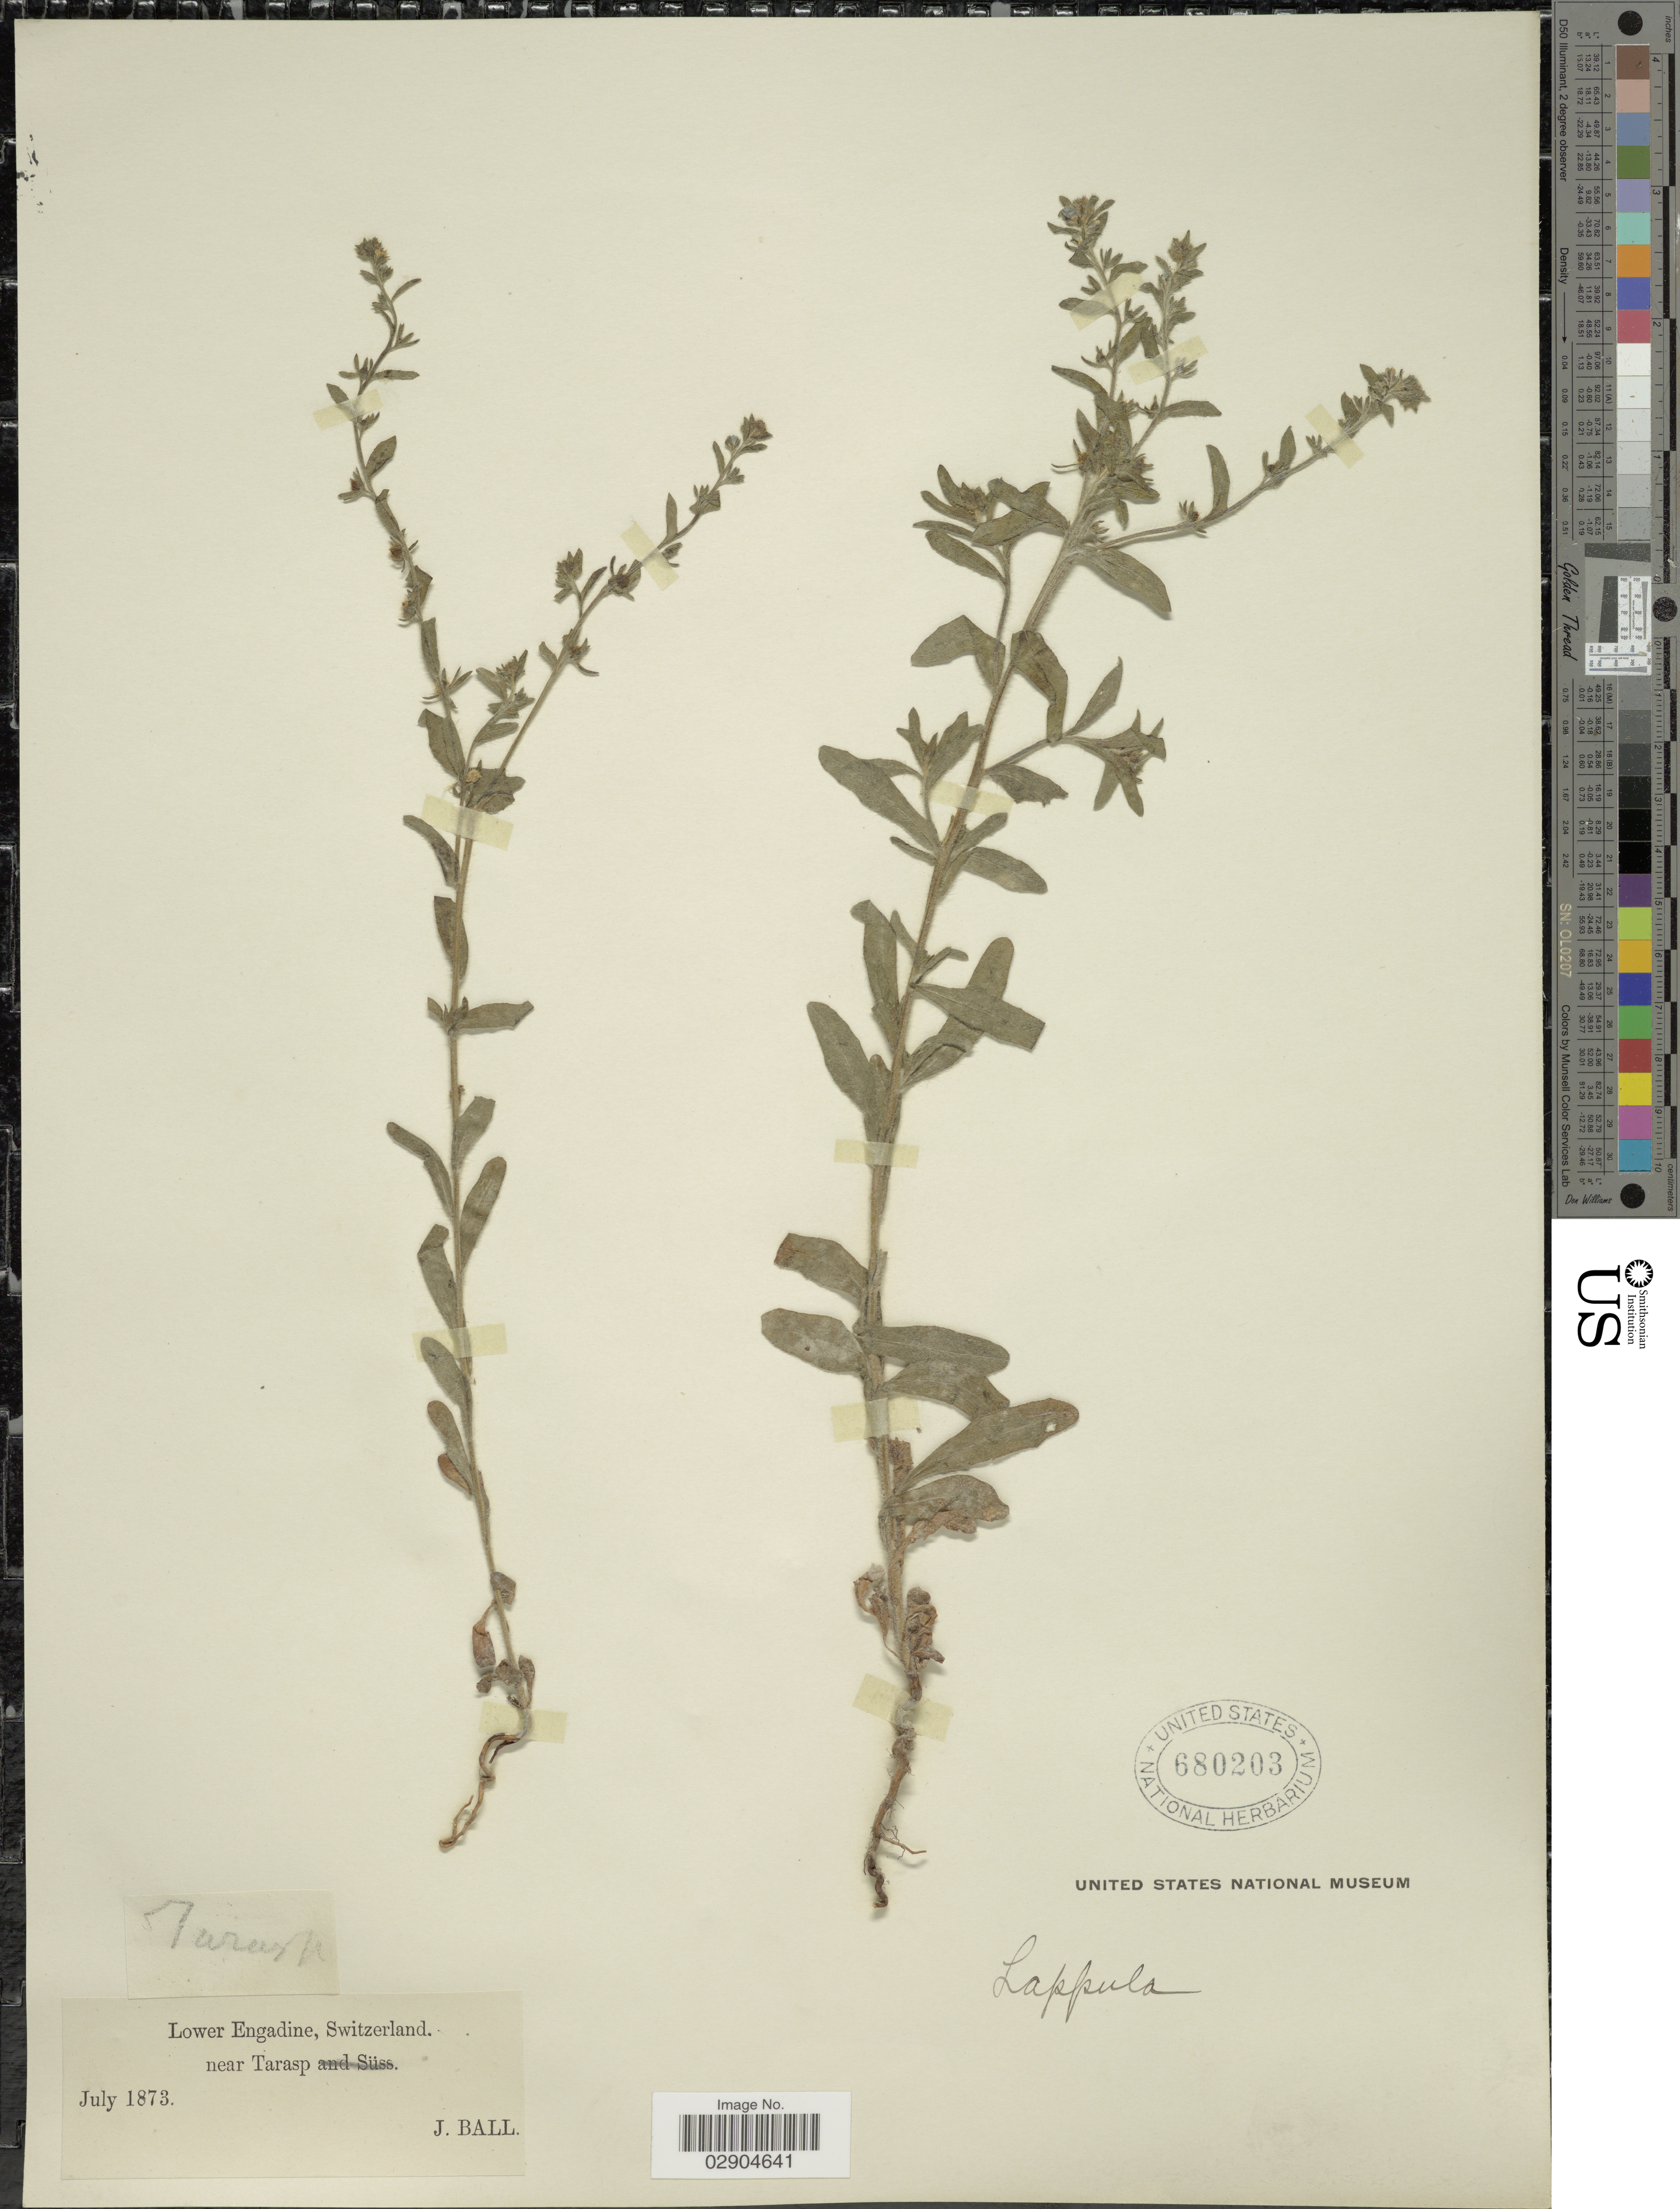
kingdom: Plantae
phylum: Tracheophyta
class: Magnoliopsida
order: Boraginales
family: Boraginaceae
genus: Lappula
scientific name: Lappula deflexa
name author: (Wahlenb.) Garcke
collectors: J. Ball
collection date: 1873-07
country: Switzerland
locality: Lower Engadine, near Tarasp.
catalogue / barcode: US 680203